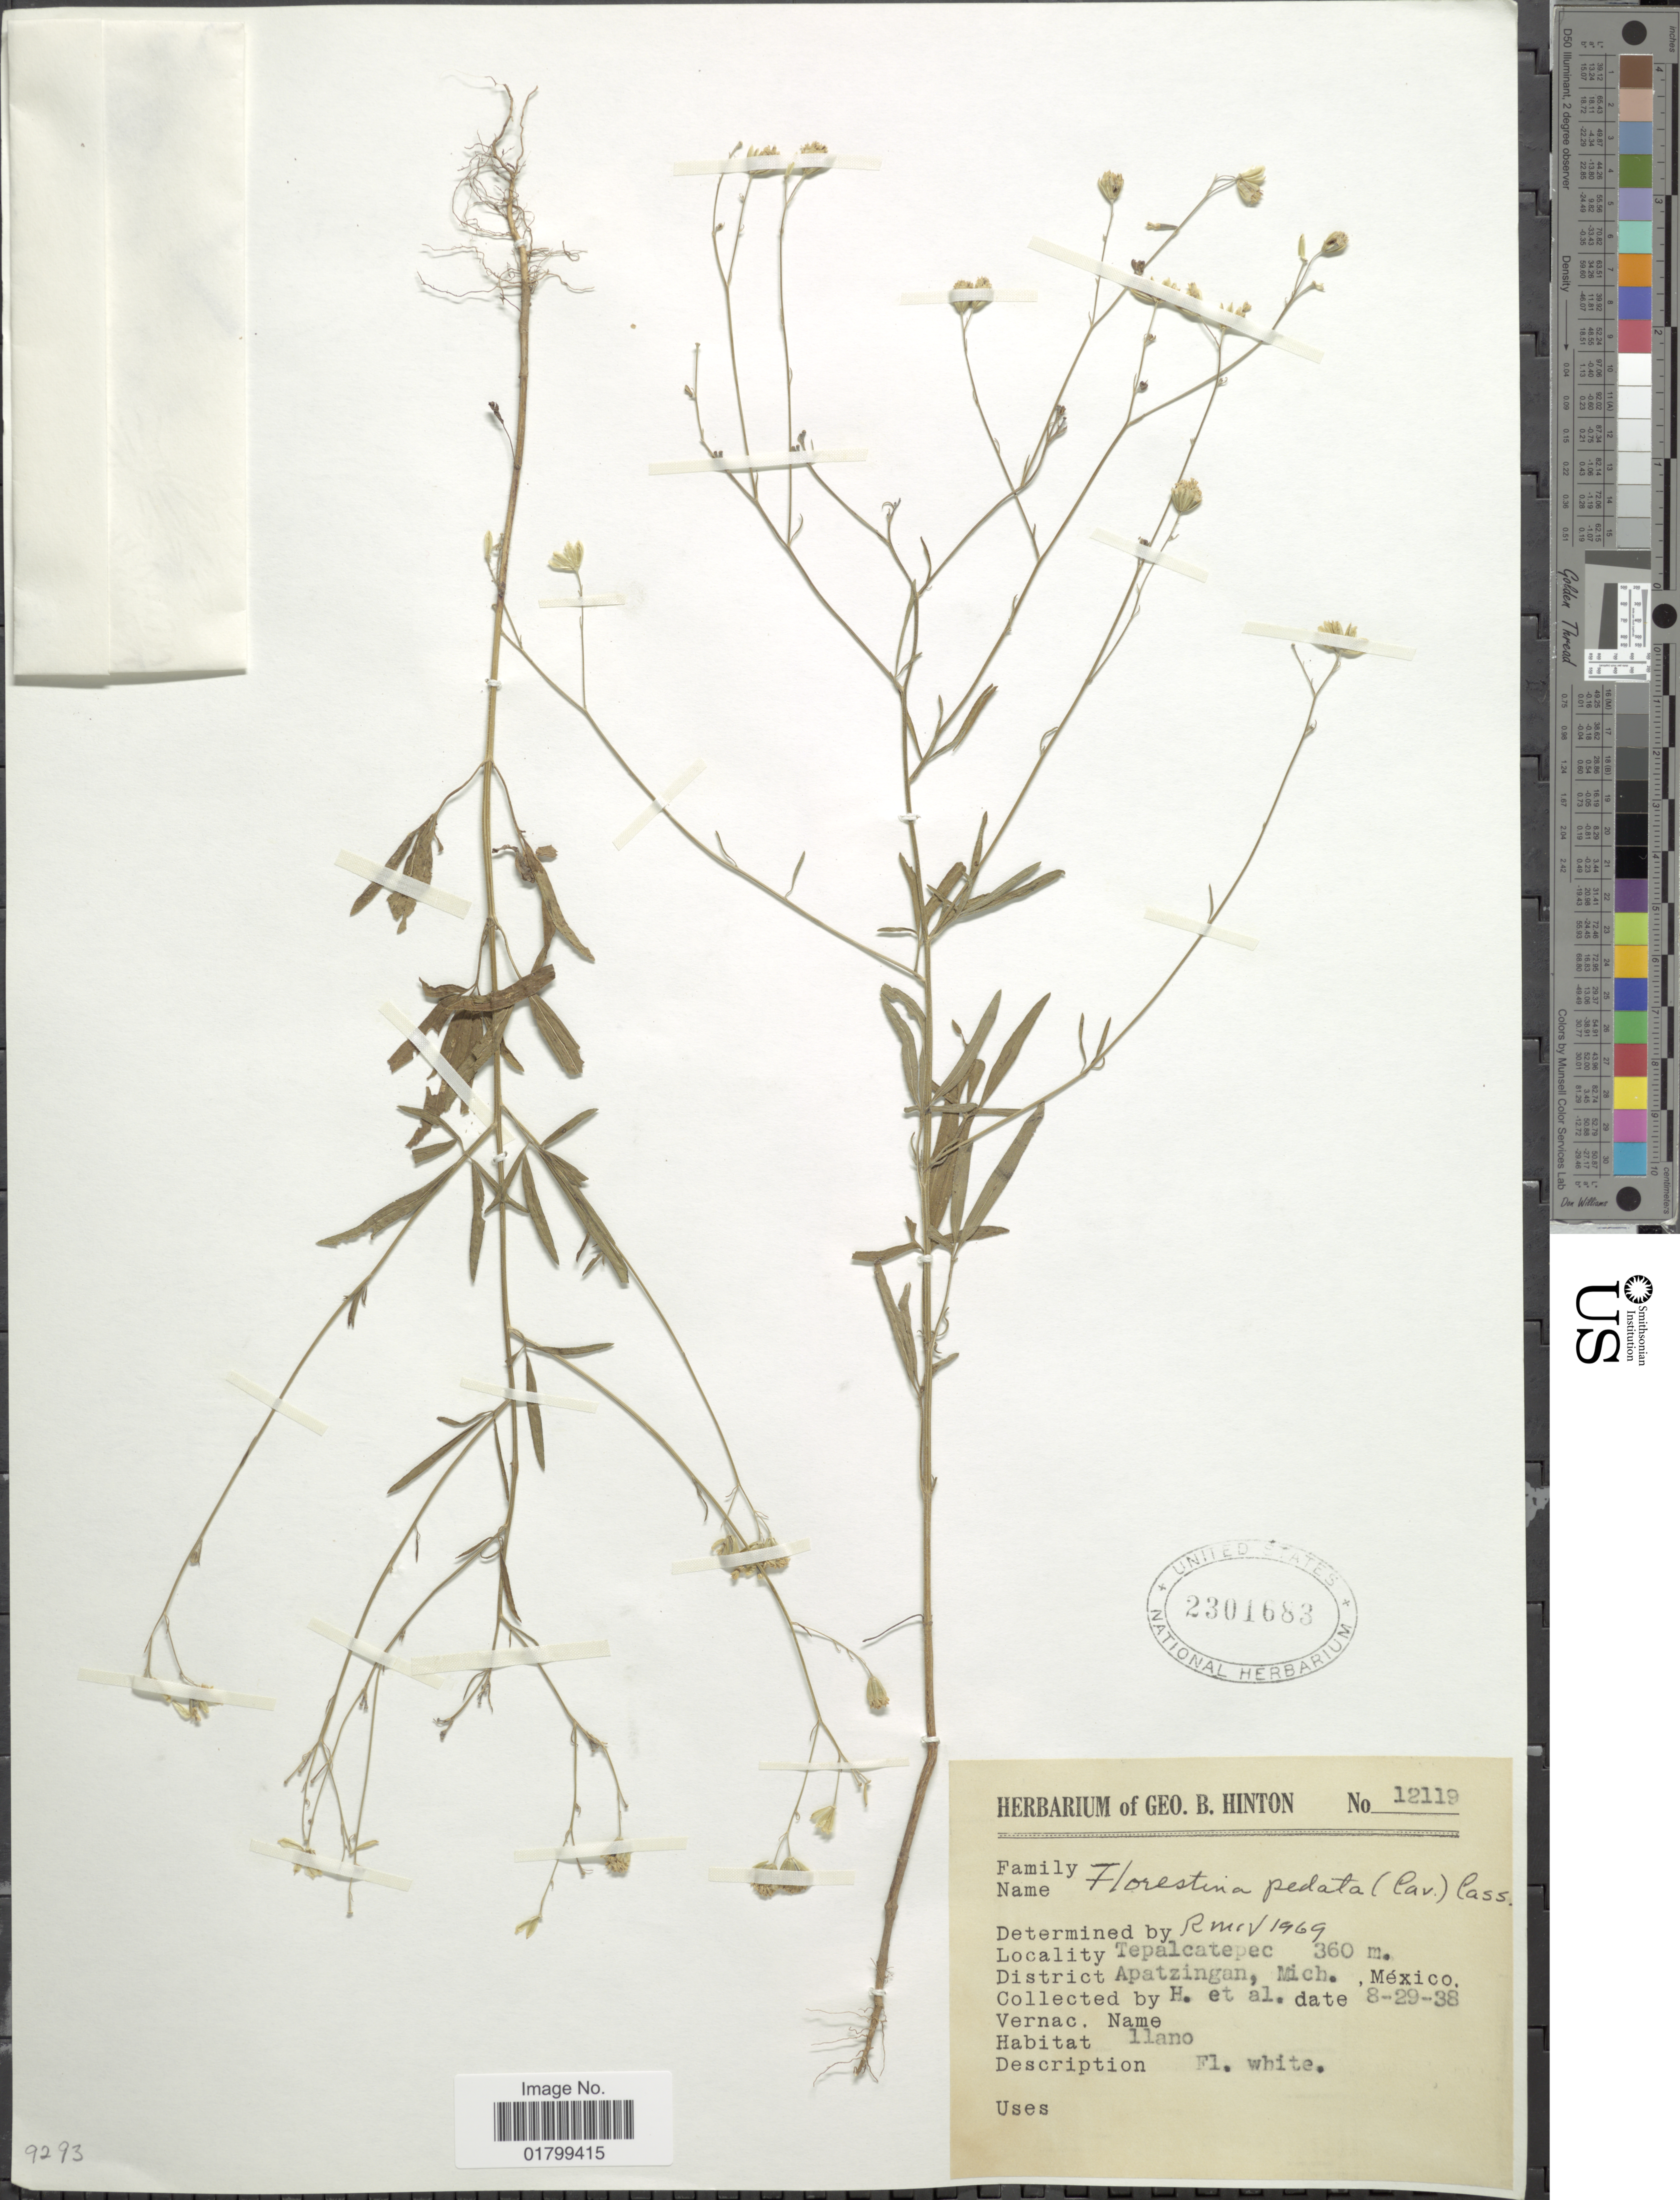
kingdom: Plantae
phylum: Tracheophyta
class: Magnoliopsida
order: Asterales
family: Asteraceae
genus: Florestina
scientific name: Florestina pedata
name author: (Cav.) Cass.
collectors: G. B. Hinton & et al.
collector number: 12119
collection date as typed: Transcribed d/m/y: 29/8/38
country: Mexico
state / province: Michoacán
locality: Tepalcatepec, District Apatzingan, Mich.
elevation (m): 360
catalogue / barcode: US 2301683